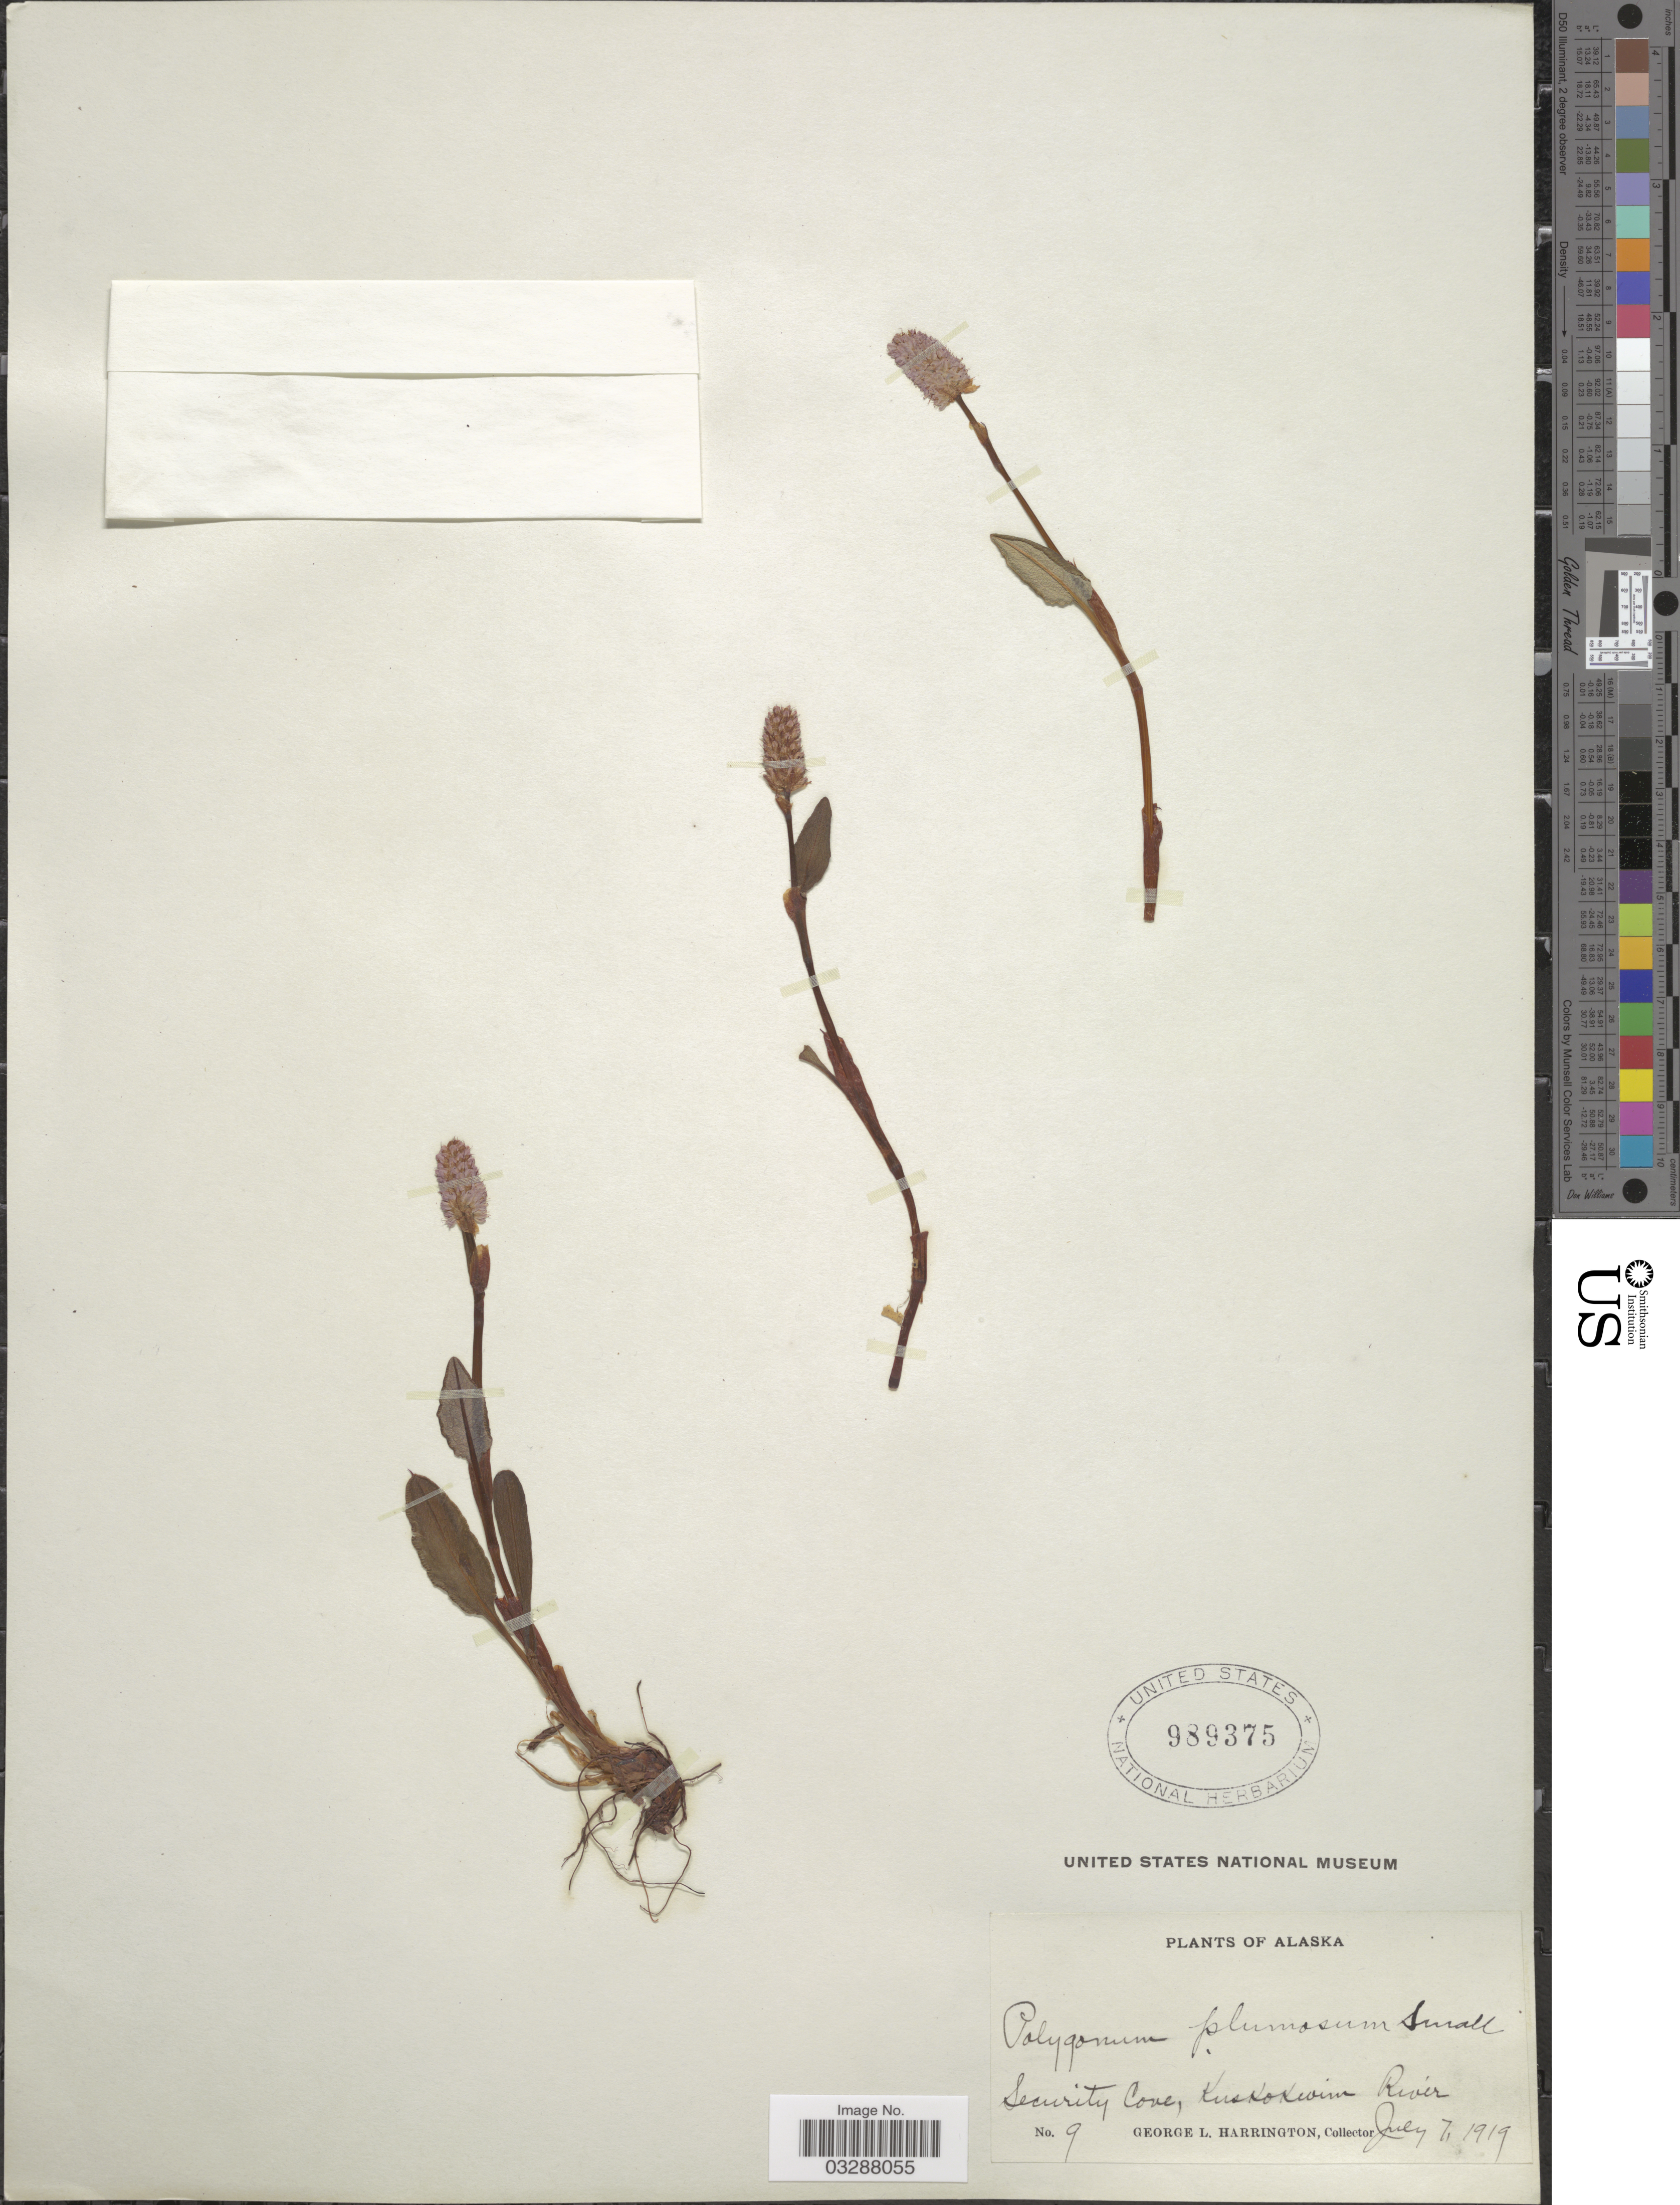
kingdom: Plantae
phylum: Tracheophyta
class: Magnoliopsida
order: Caryophyllales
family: Polygonaceae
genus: Bistorta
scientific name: Bistorta plumosa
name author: (Small) Greene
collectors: G. Harrington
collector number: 9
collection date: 1919-07-07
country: United States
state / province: Alaska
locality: Security Cove, Kuskokwim River.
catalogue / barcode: US 989375